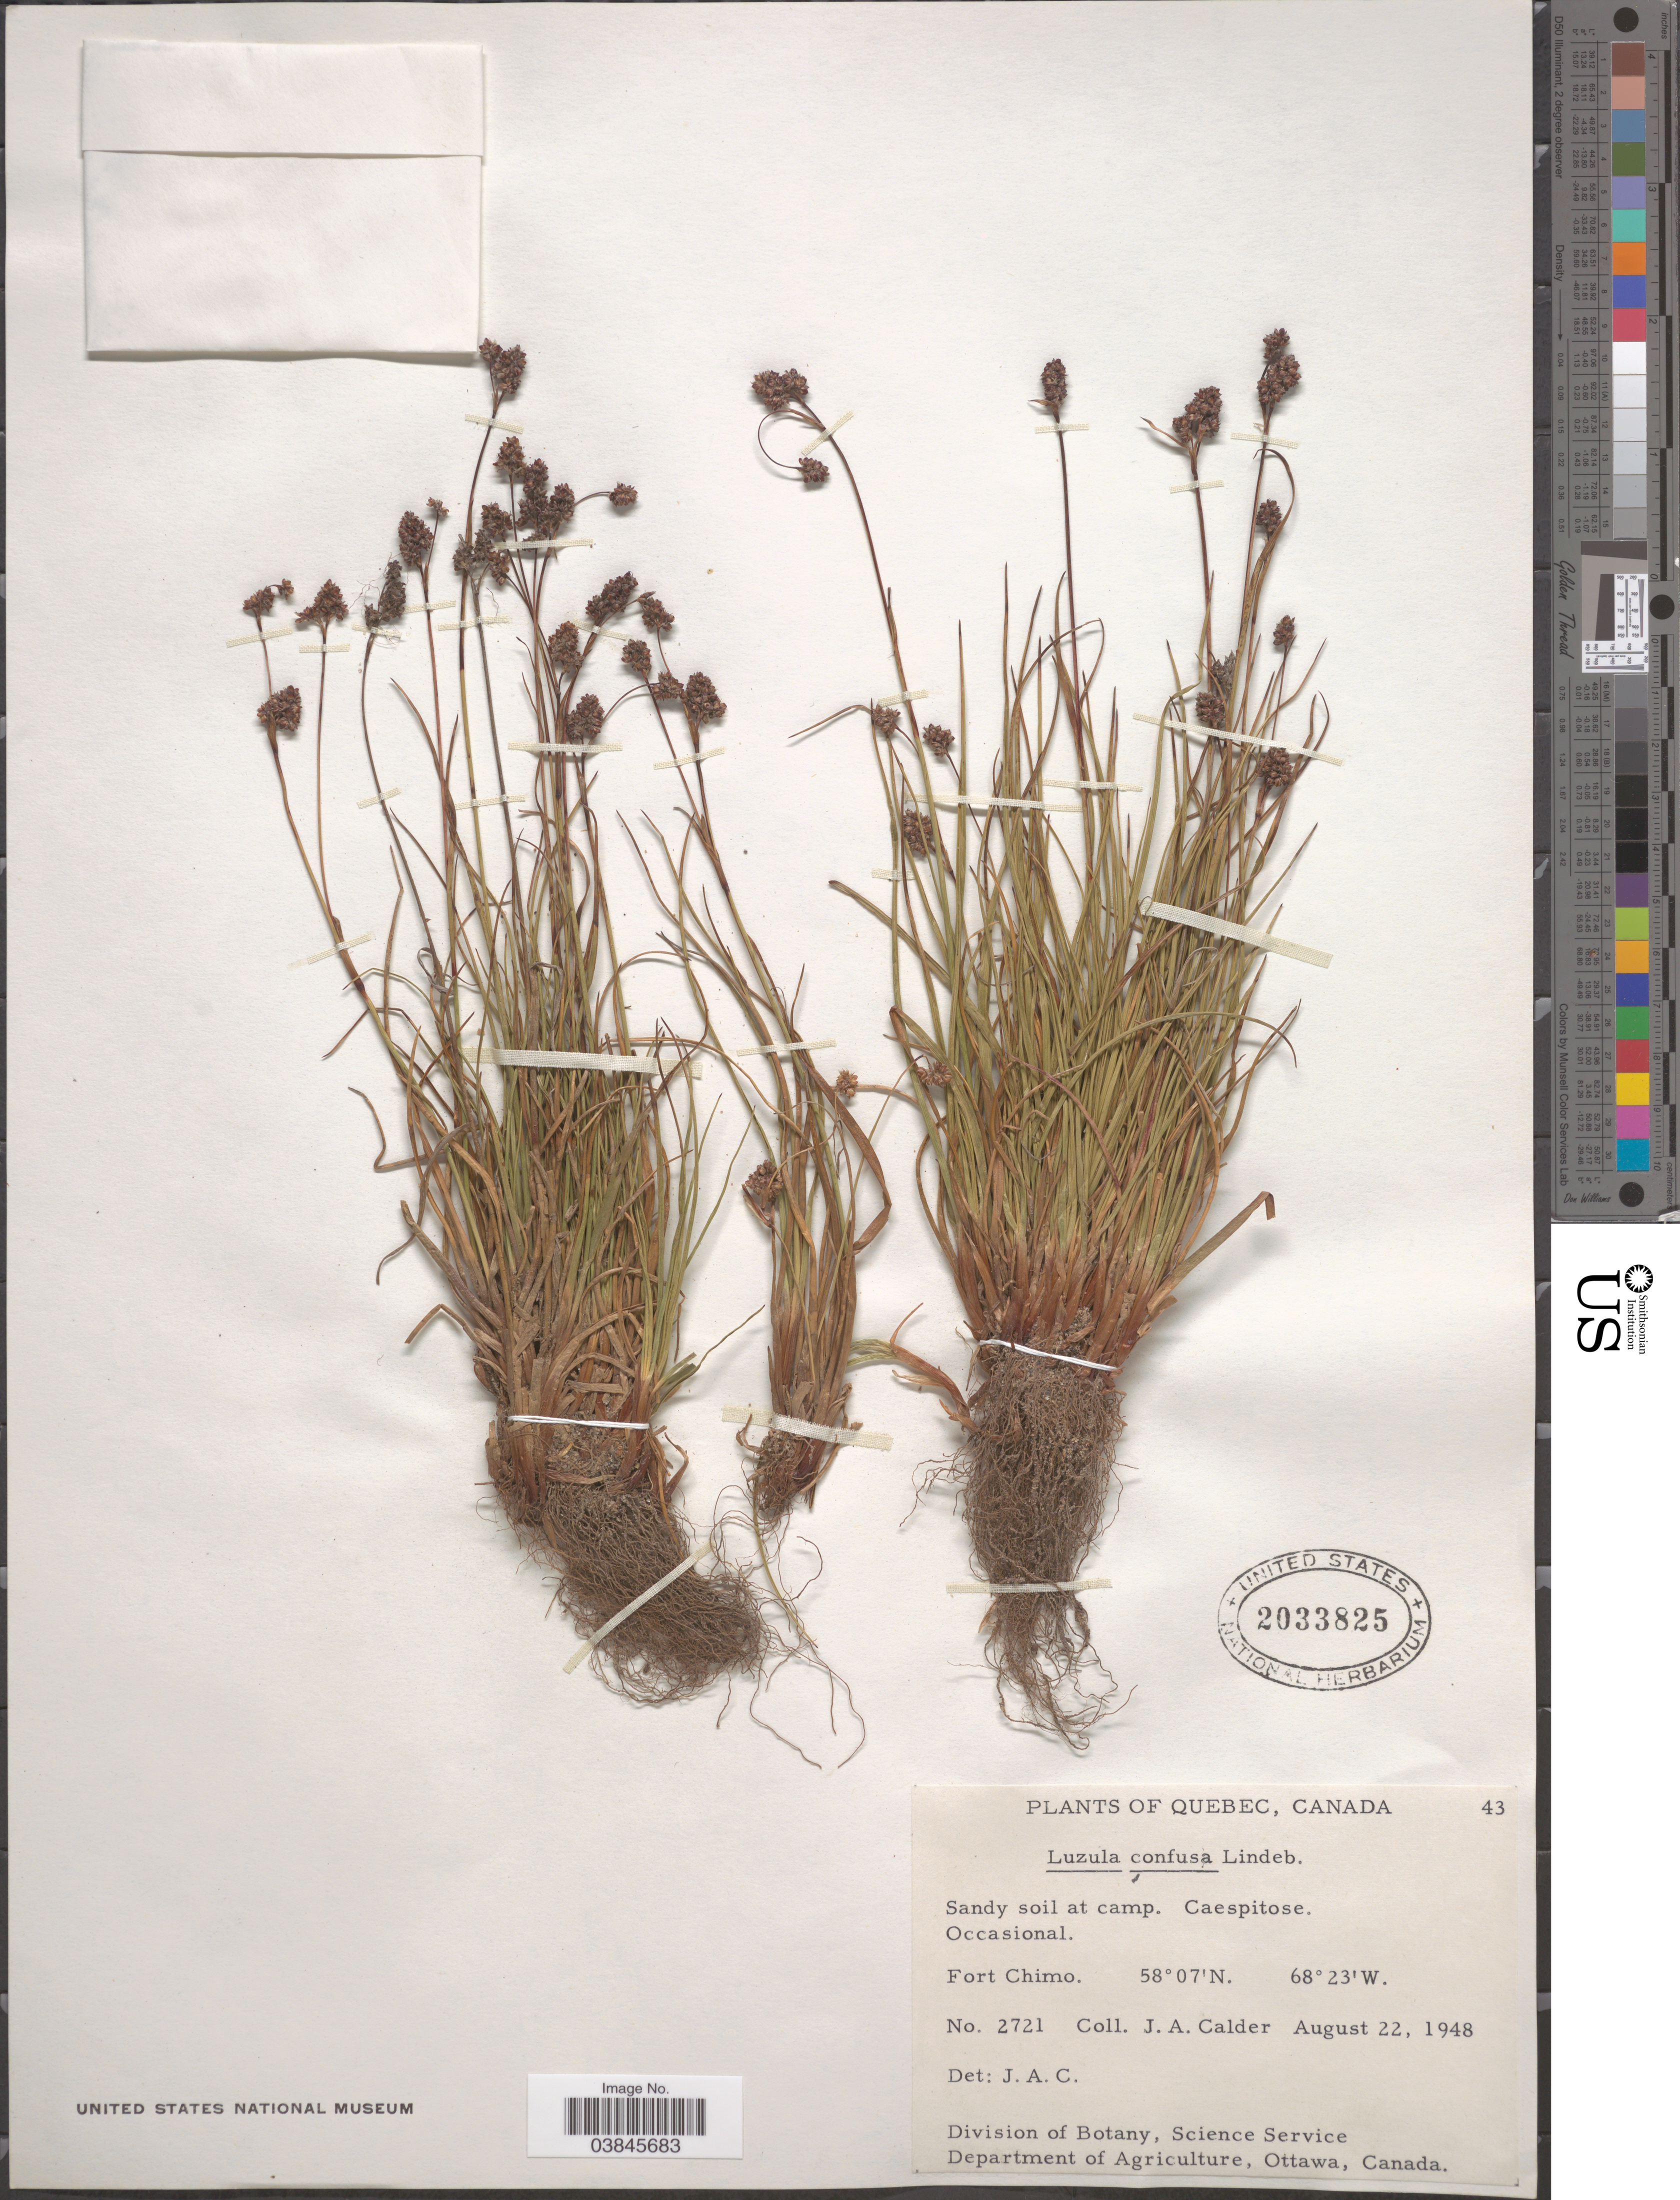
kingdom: Plantae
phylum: Tracheophyta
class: Liliopsida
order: Poales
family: Juncaceae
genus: Luzula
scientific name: Luzula confusa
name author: Lindeb.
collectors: J. A. Calder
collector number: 2721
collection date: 1948-08-22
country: Canada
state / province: Quebec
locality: Fort Chimo.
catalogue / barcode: US 2033825